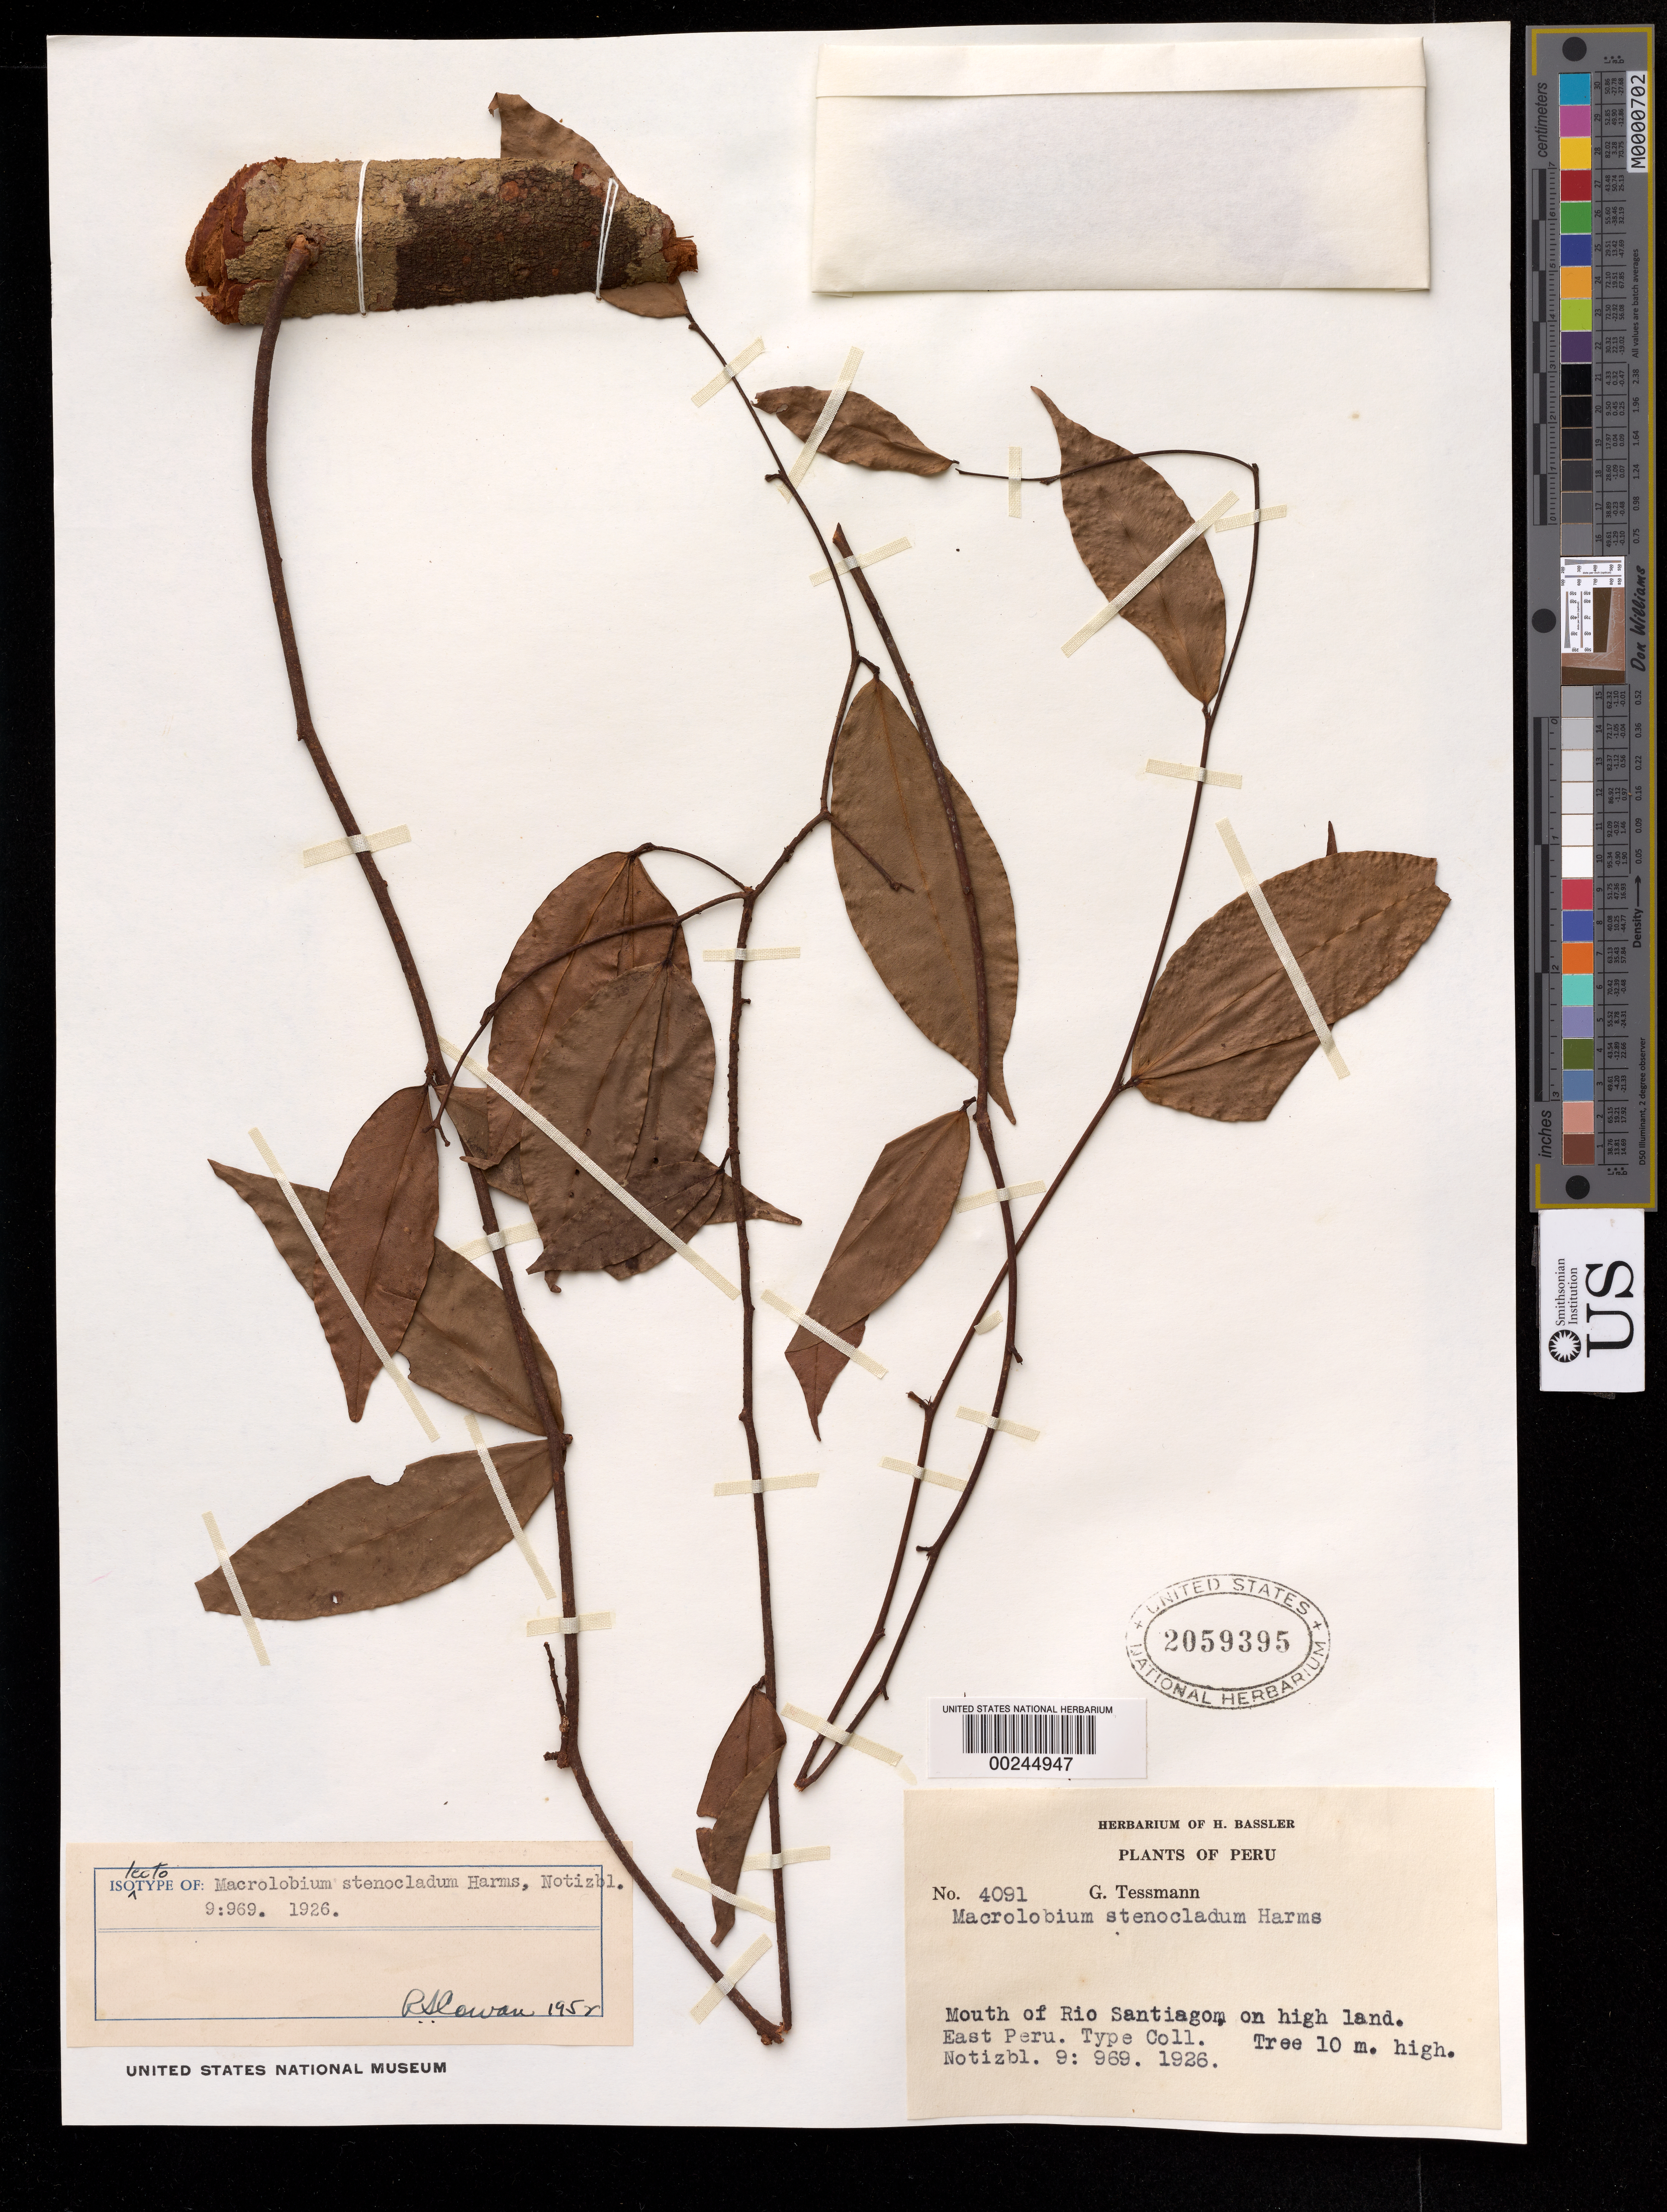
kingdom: Plantae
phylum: Tracheophyta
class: Magnoliopsida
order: Fabales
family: Fabaceae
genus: Macrolobium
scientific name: Macrolobium stenocladum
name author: Harms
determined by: Cowan, R. A.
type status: Isolectotype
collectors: G. Tessmann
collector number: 4091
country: Peru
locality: Mouth of Río Santiago, east Peru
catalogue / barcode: US 2059395